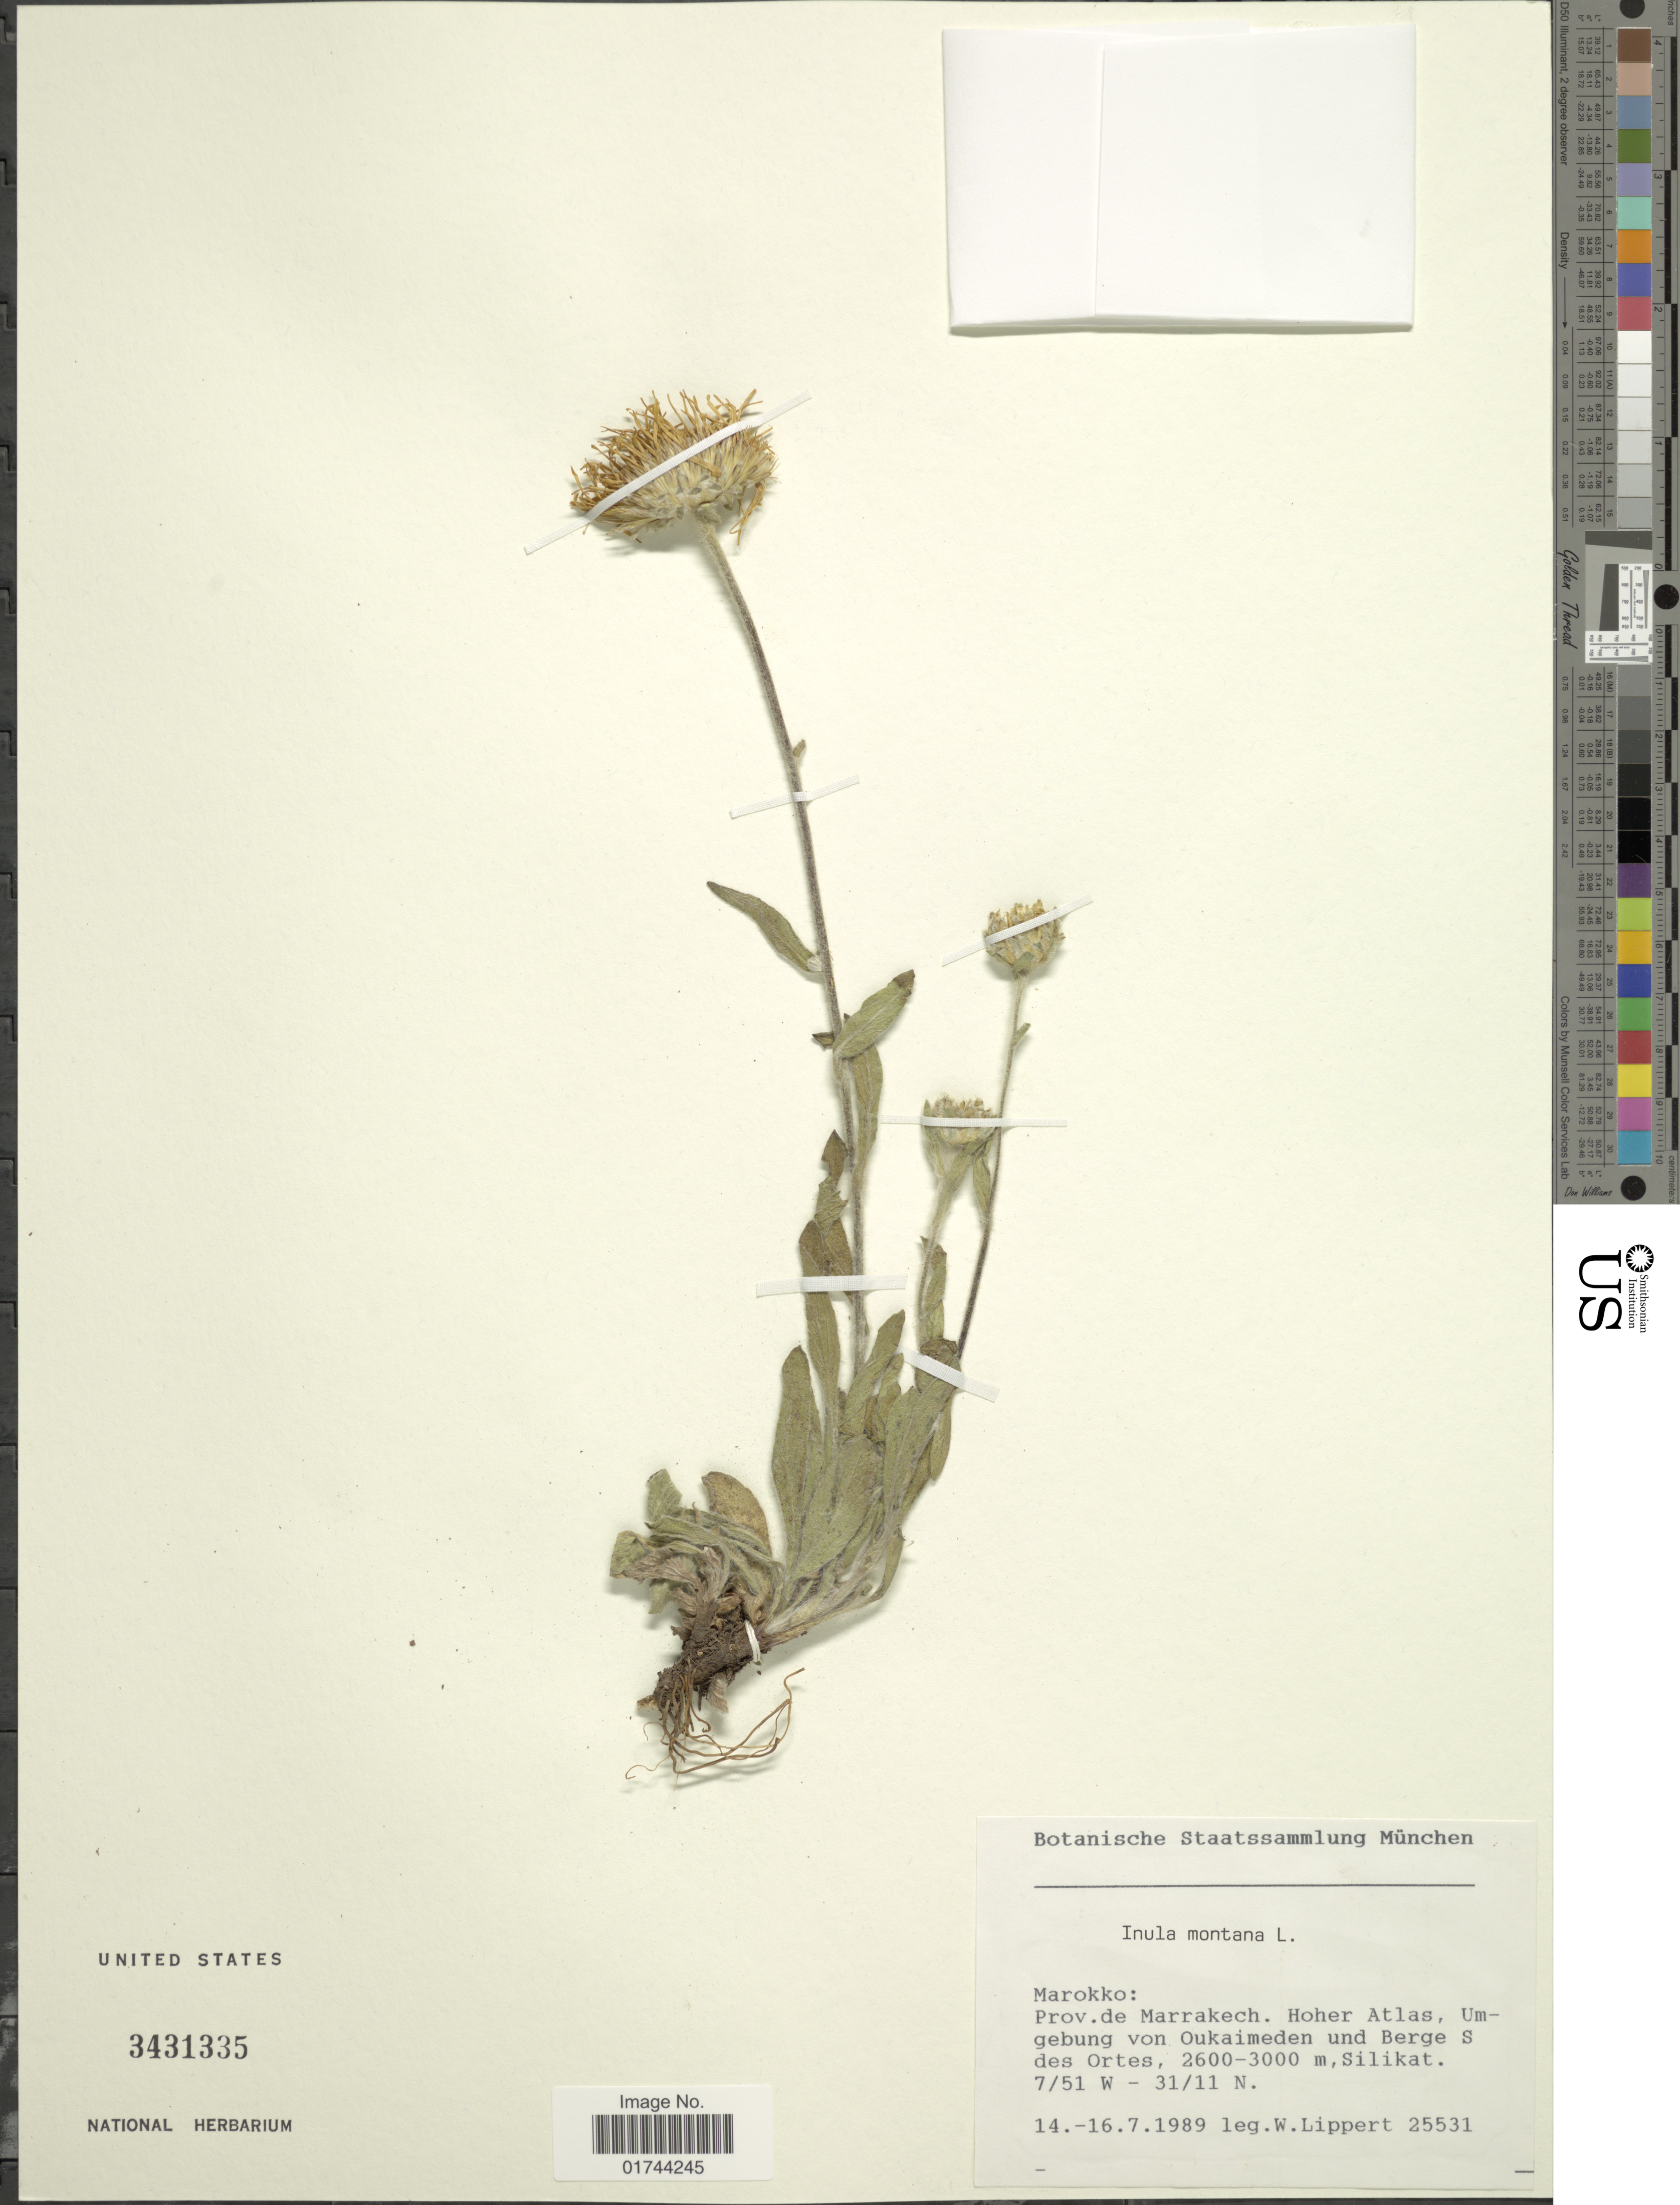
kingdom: Plantae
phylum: Tracheophyta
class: Magnoliopsida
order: Asterales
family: Asteraceae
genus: Inula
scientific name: Inula montana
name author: L.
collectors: W. Lippert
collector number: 25531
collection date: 1989-07-14/1989-07-16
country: Morocco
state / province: Marrakech-Tensift-Al Haouz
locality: Prov. de Marrakech, Hoher Atlas, Umgebung von Oukaimeden und Berge S des Ortes, Silikat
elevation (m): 2600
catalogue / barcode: US 3431335